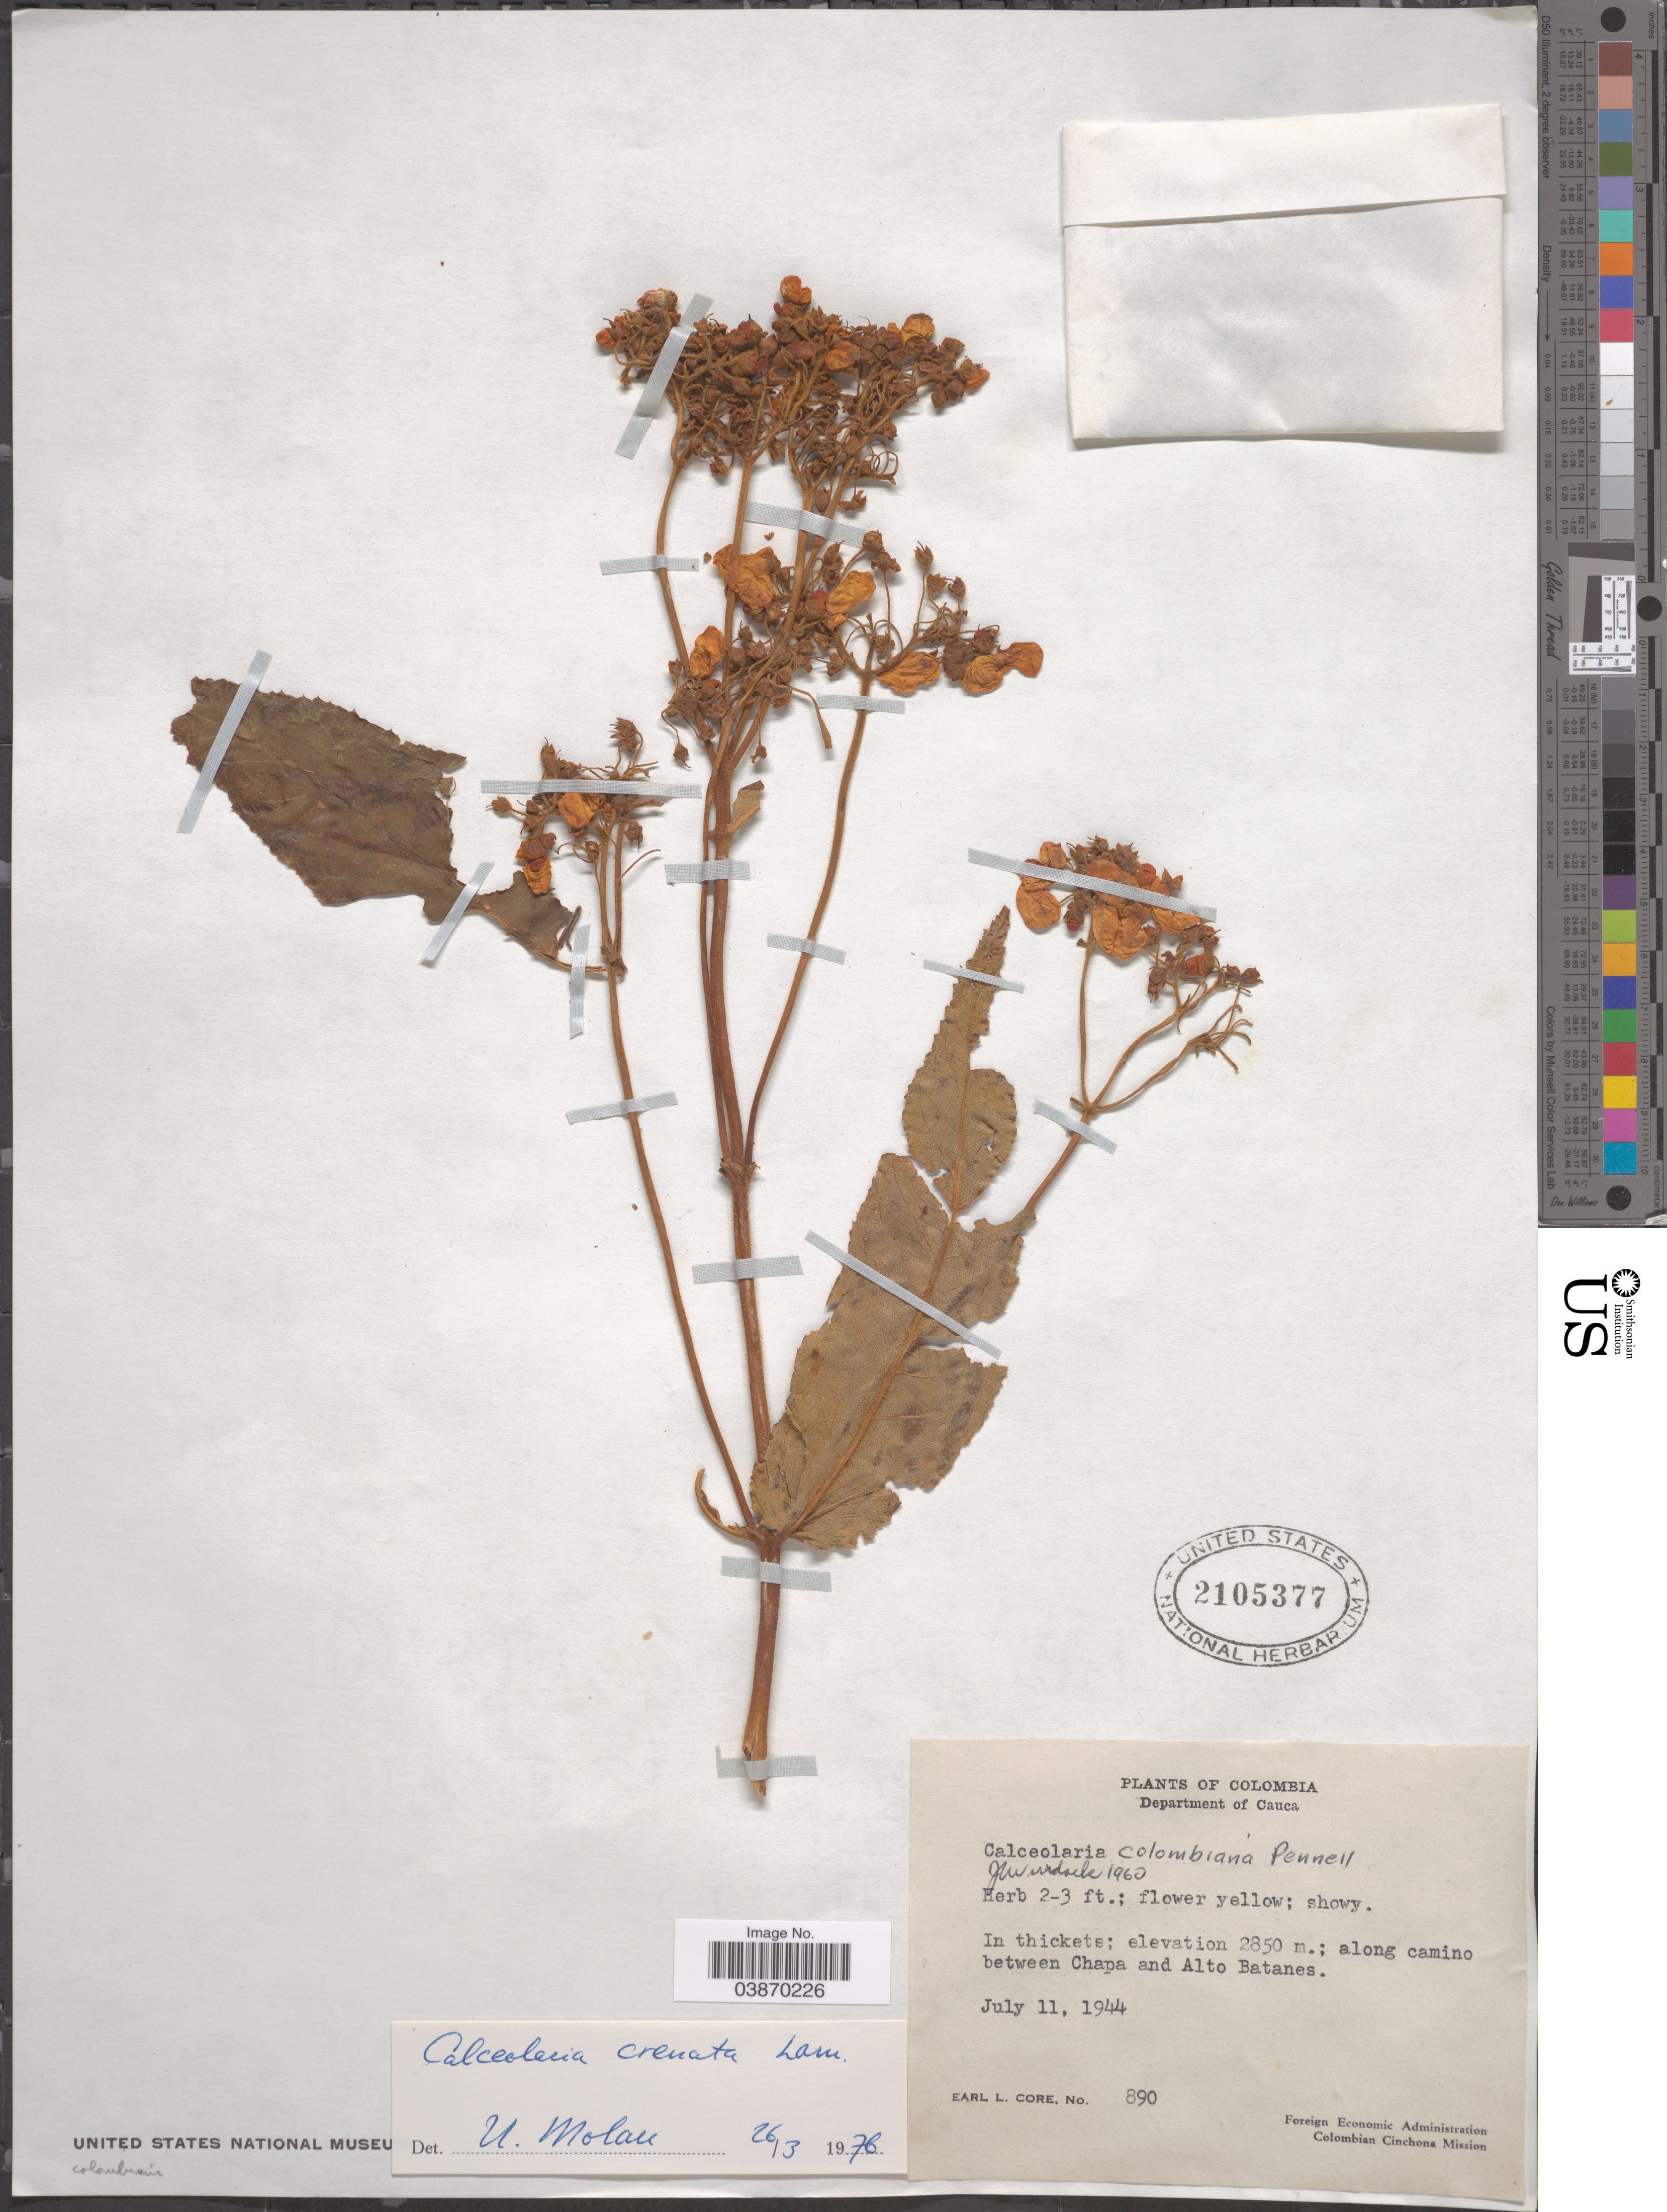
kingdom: Plantae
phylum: Tracheophyta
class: Magnoliopsida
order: Lamiales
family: Calceolariaceae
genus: Calceolaria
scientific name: Calceolaria crenata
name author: Lam.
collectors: E. L. Core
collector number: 890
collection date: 1944-07-11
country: Colombia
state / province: Cauca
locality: Department of Cauca. Along camino between Chapa and Alto Batanes.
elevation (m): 2850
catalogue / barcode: US 2105377